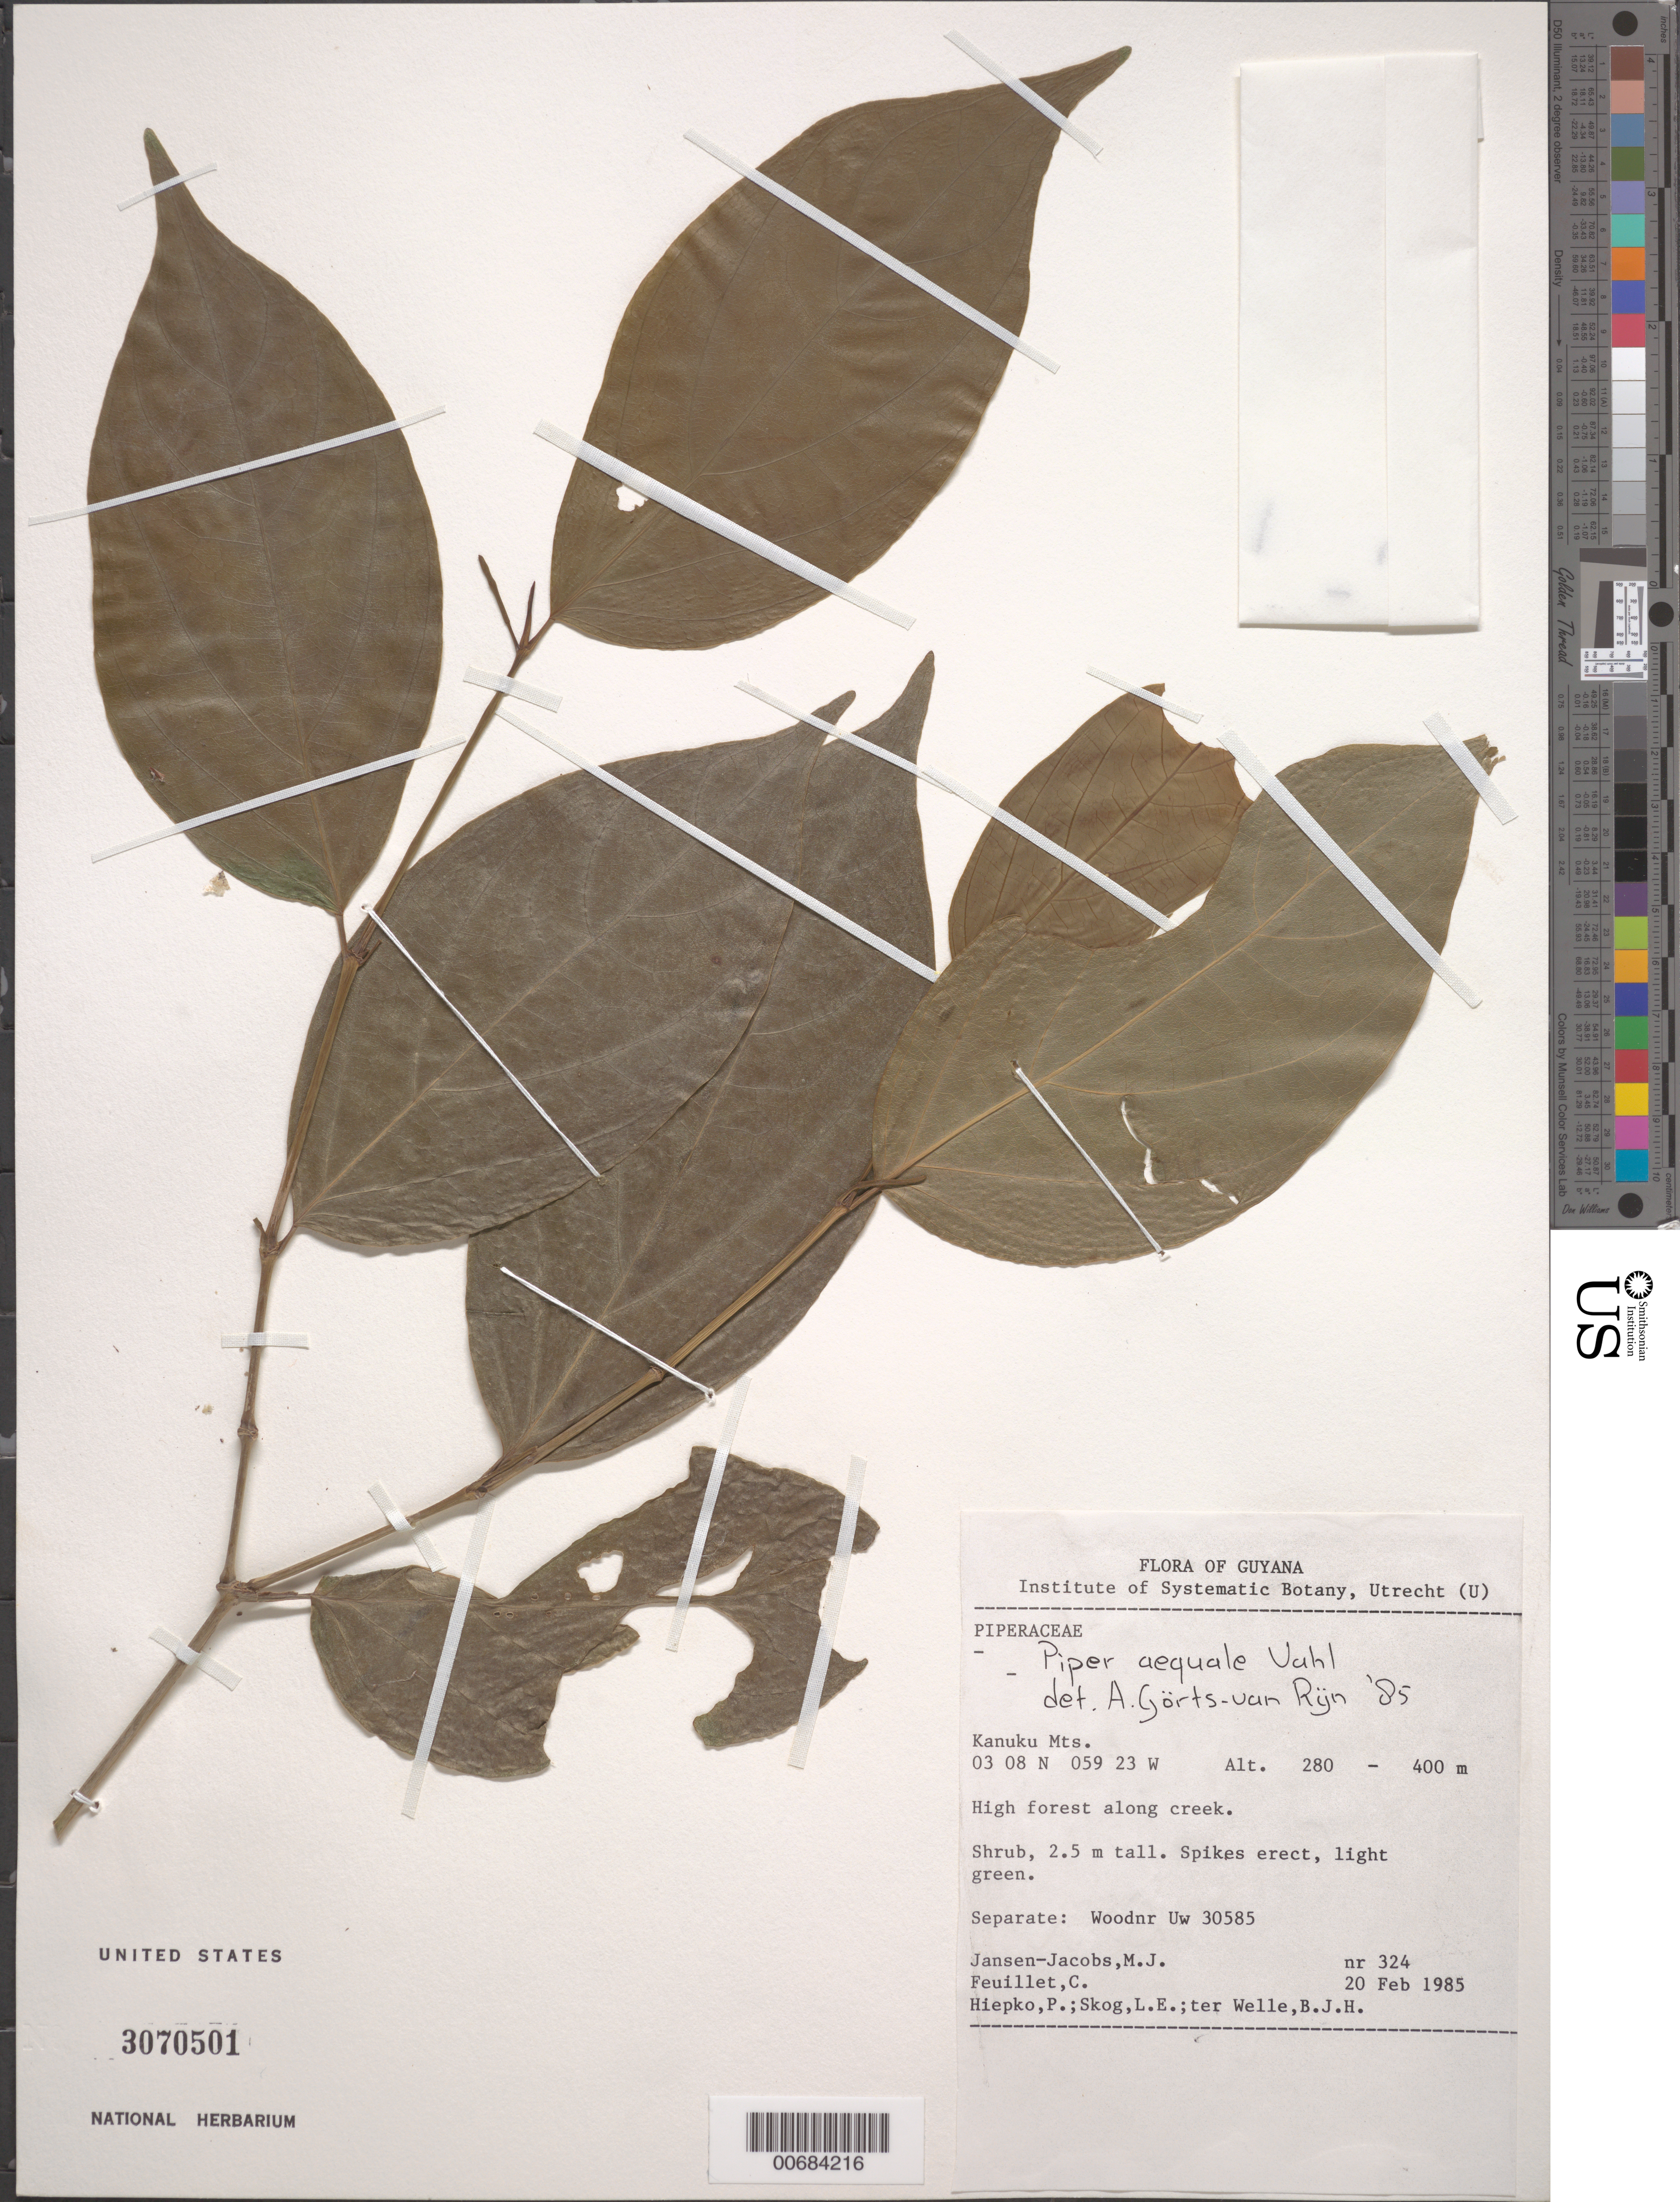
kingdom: Plantae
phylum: Tracheophyta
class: Magnoliopsida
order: Piperales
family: Piperaceae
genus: Piper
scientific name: Piper aequale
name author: Vahl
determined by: Görts-van Rijn, A. R. A.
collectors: M. J. Jansen-Jacobs, C. Feuillet, P. H. Hiepko, L. E. Skog & B. Welle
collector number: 324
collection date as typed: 20-Feb-85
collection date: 1985-02-20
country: Guyana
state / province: U. Takutu-U. Essequibo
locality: Kanuku Mts.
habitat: High forest along creek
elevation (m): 280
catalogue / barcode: US 3070501